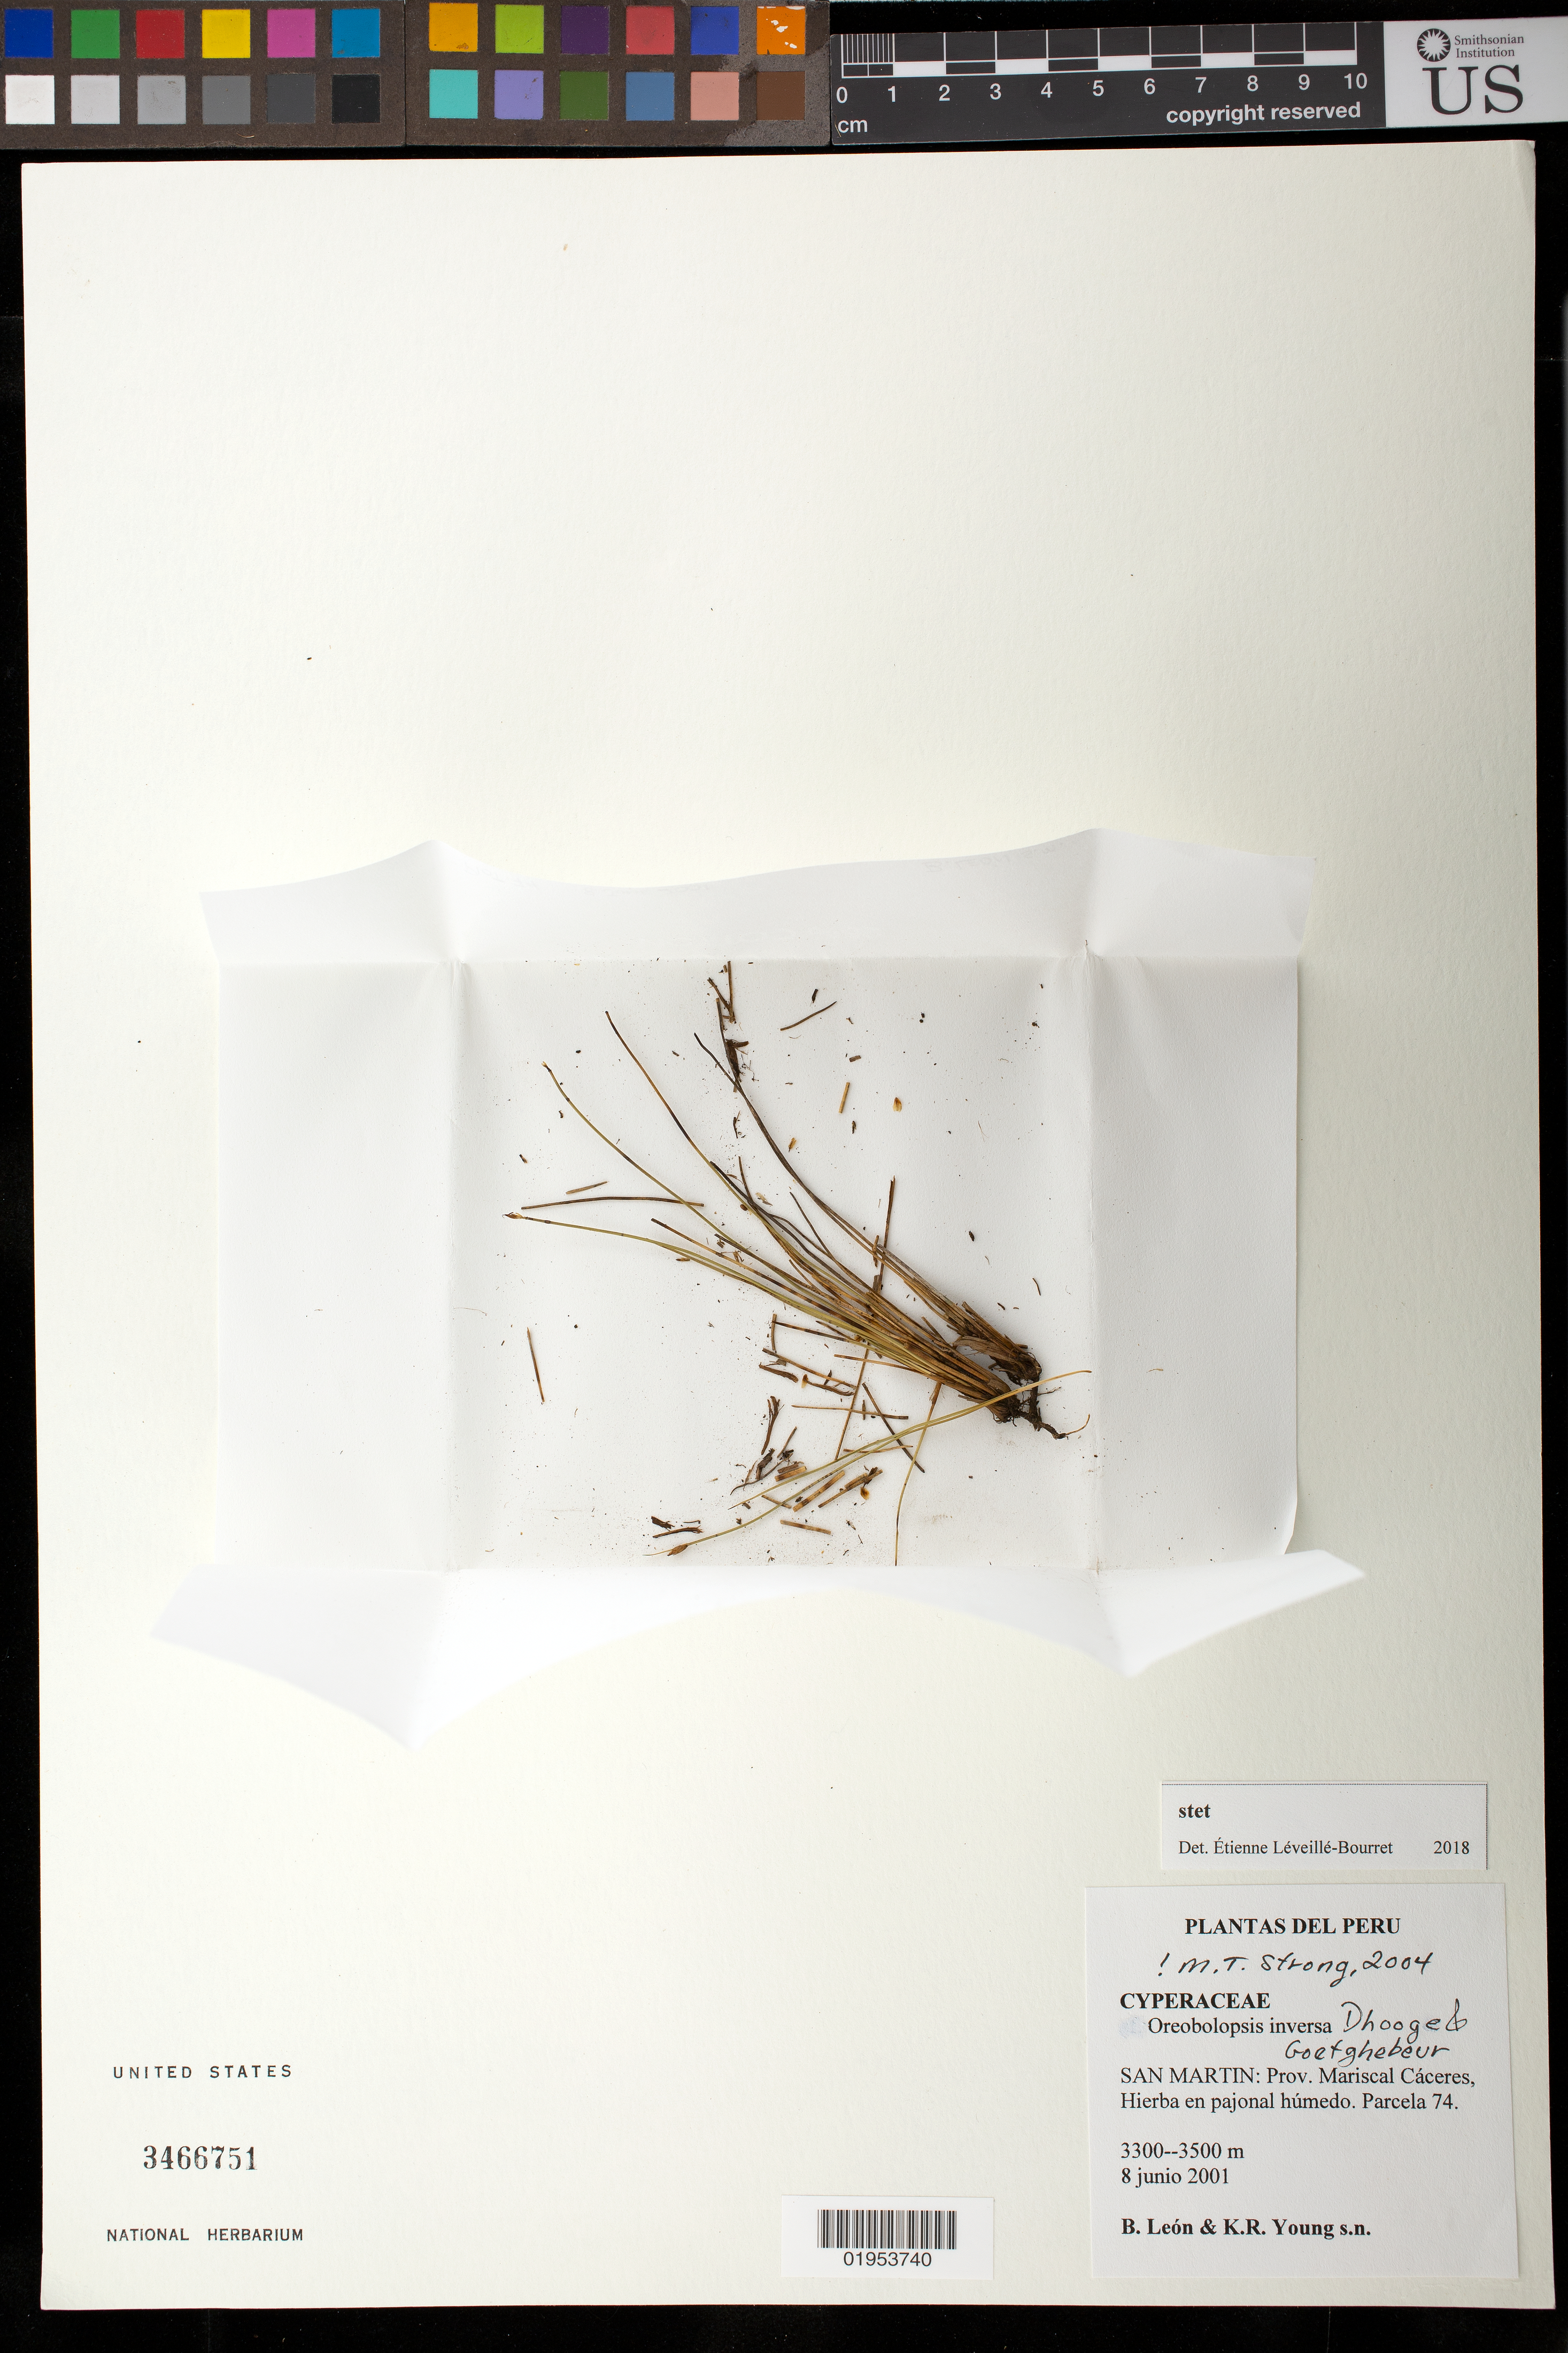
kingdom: Plantae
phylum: Tracheophyta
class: Liliopsida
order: Poales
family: Cyperaceae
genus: Trichophorum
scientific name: Trichophorum inversum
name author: (Dhooge & Goetgh.) Lév.-Bourret & J.R. Starr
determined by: Strong, Mark T., (BOT), Smithsonian Institution - National Museum of Natural History (UNITED STATES)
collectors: B. León & K. Young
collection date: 2001-06-08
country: Peru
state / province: San Martín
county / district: Mariscal Cáceres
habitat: Wet grassland.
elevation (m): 3300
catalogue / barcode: US 3466751